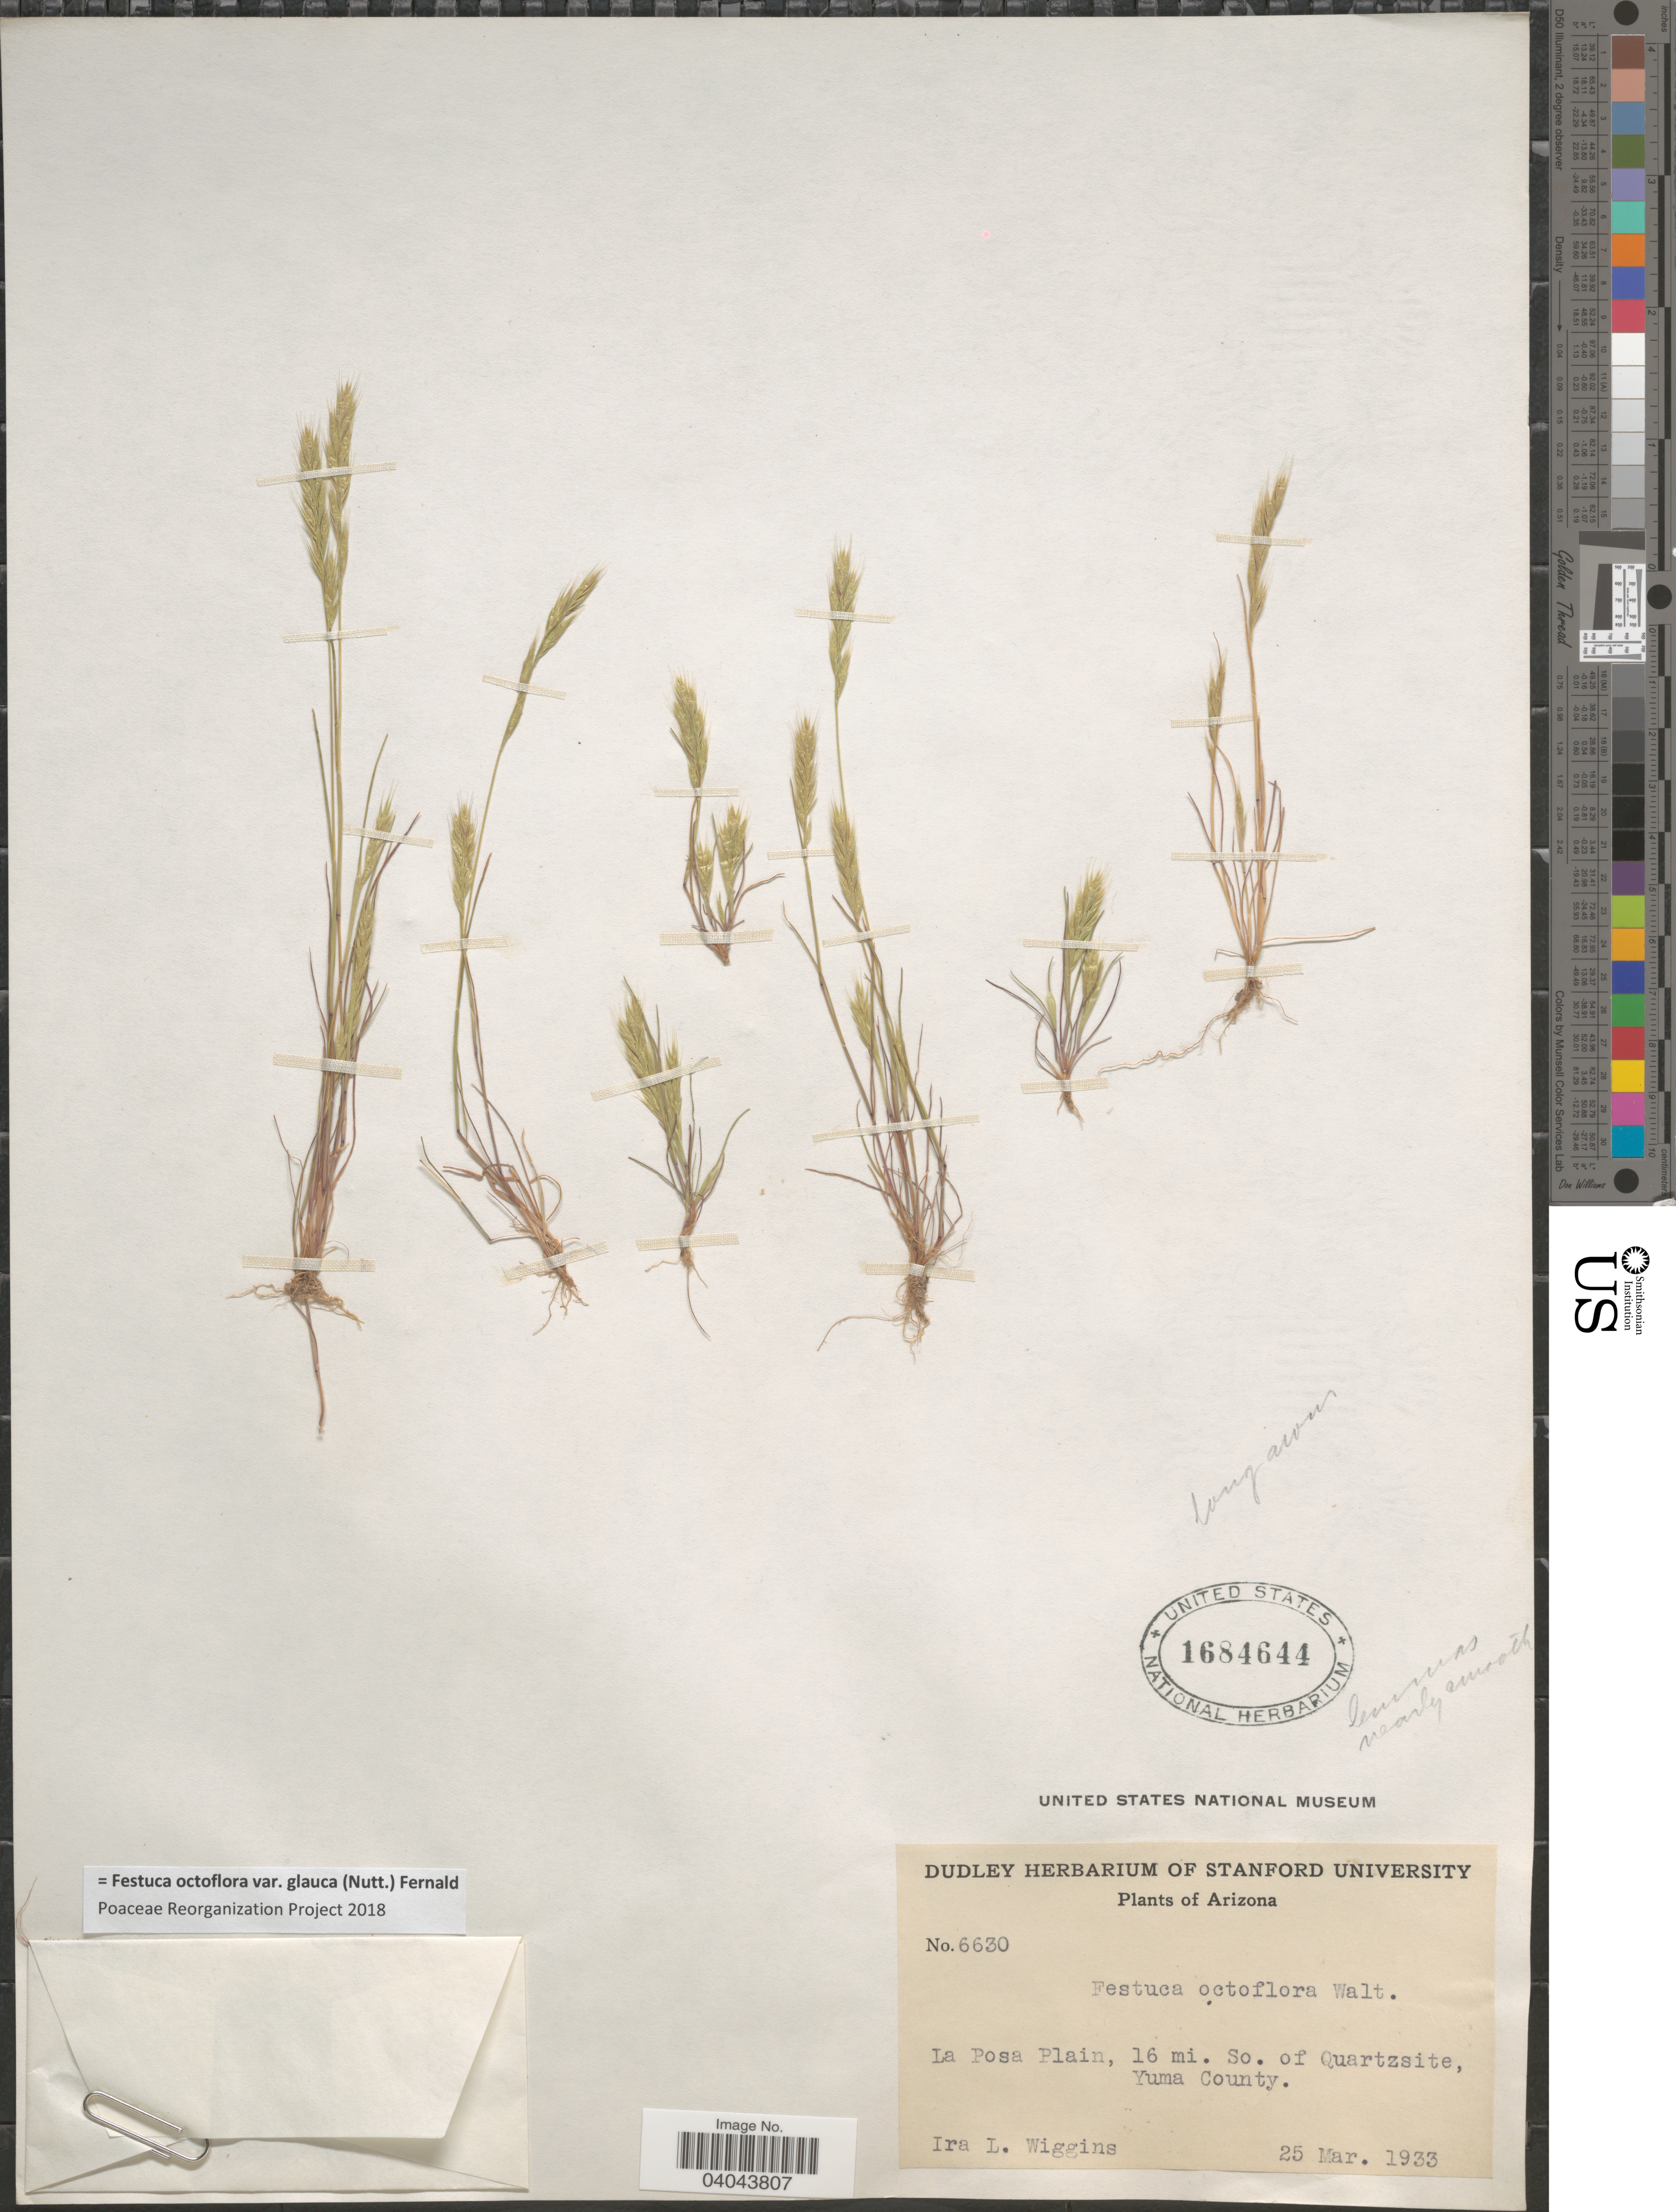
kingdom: Plantae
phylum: Tracheophyta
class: Liliopsida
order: Poales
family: Poaceae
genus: Festuca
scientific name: Festuca octoflora var. glauca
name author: (Nutt.) Fernald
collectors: I. L. Wiggins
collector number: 6630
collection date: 1933-03-25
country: United States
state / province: Arizona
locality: La Posa Plain, 16 mi. So. of Quartzsite, Yuma County.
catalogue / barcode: US 1684644